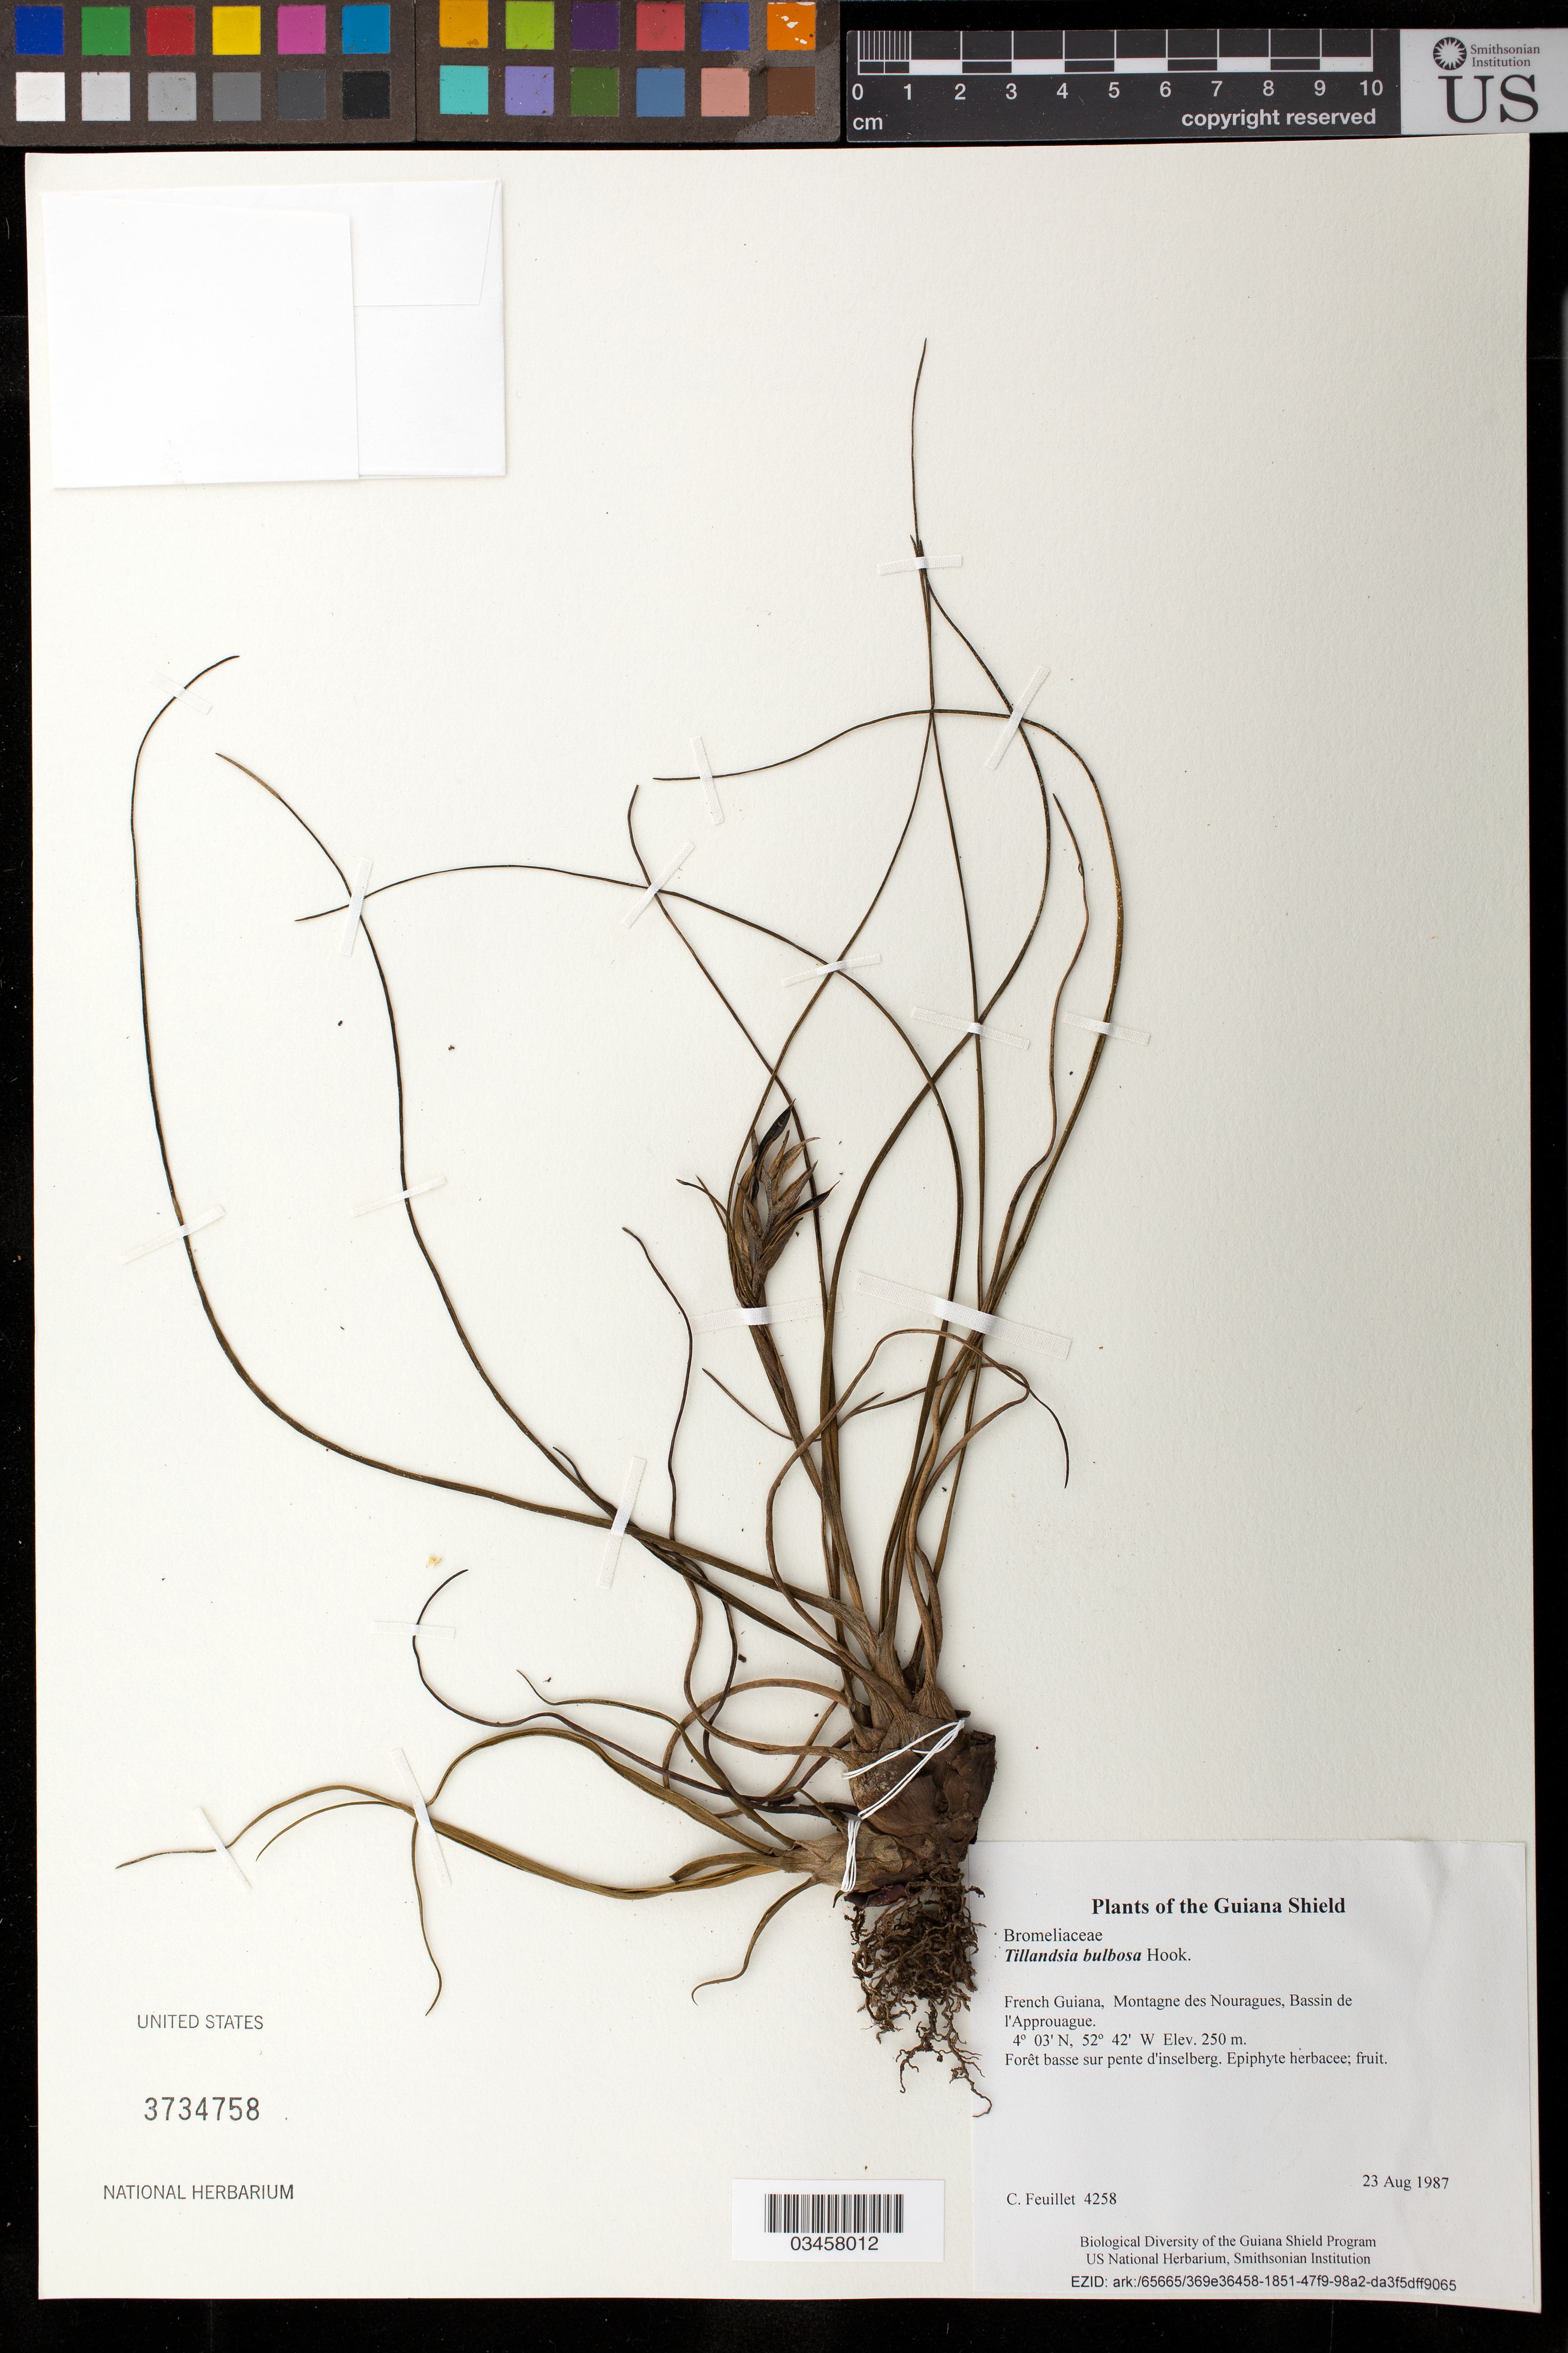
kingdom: Plantae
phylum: Tracheophyta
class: Liliopsida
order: Poales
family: Bromeliaceae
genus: Tillandsia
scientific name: Tillandsia bulbosa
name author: Hook.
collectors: C. Feuillet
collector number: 4258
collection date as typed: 23 Aug 1987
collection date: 1987-08-23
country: French Guiana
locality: Montagne des Nouragues, Bassin de l'Approuague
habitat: Forêt basse sur pente d'inselberg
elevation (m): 250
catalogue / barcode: US 3734758